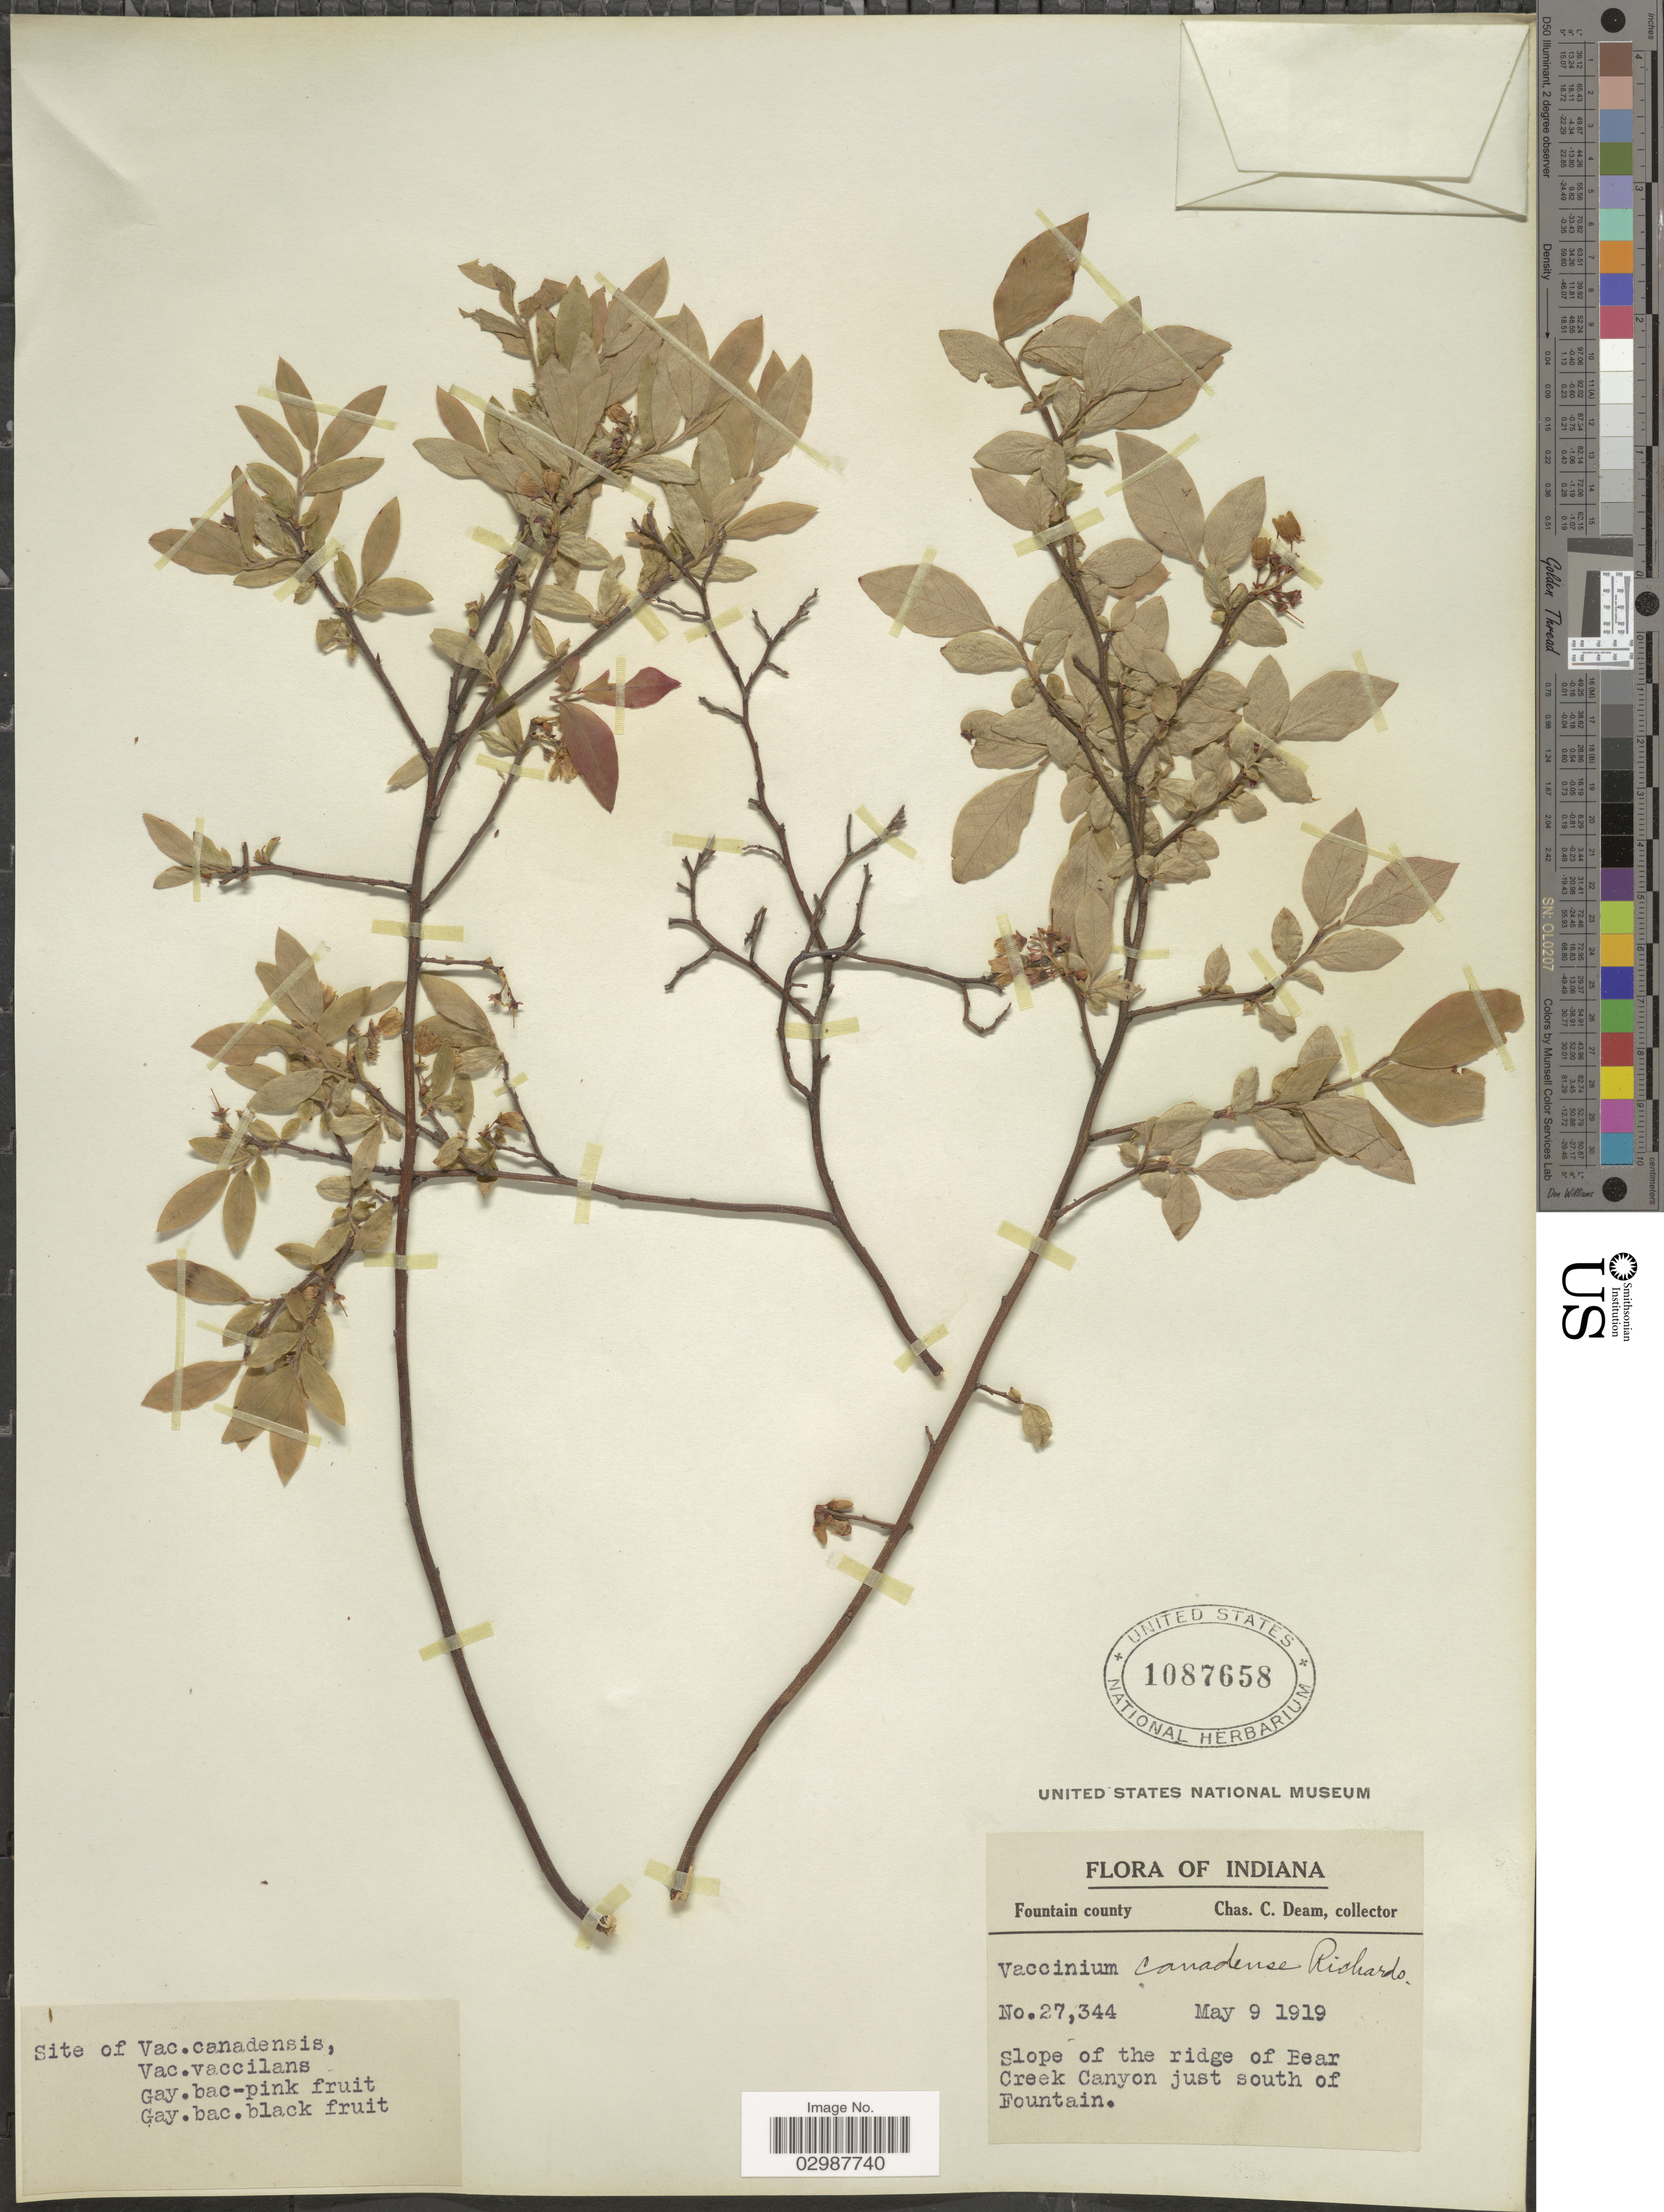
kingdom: Plantae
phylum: Tracheophyta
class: Magnoliopsida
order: Ericales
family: Ericaceae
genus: Vaccinium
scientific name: Vaccinium canadense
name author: Kalm ex Richardson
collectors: C. C. Deam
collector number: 27344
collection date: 1919-05-09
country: United States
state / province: Indiana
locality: Fountain County. Slope of the ridge of Pear Creek Canyon just south of Fountain.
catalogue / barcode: US 1087658